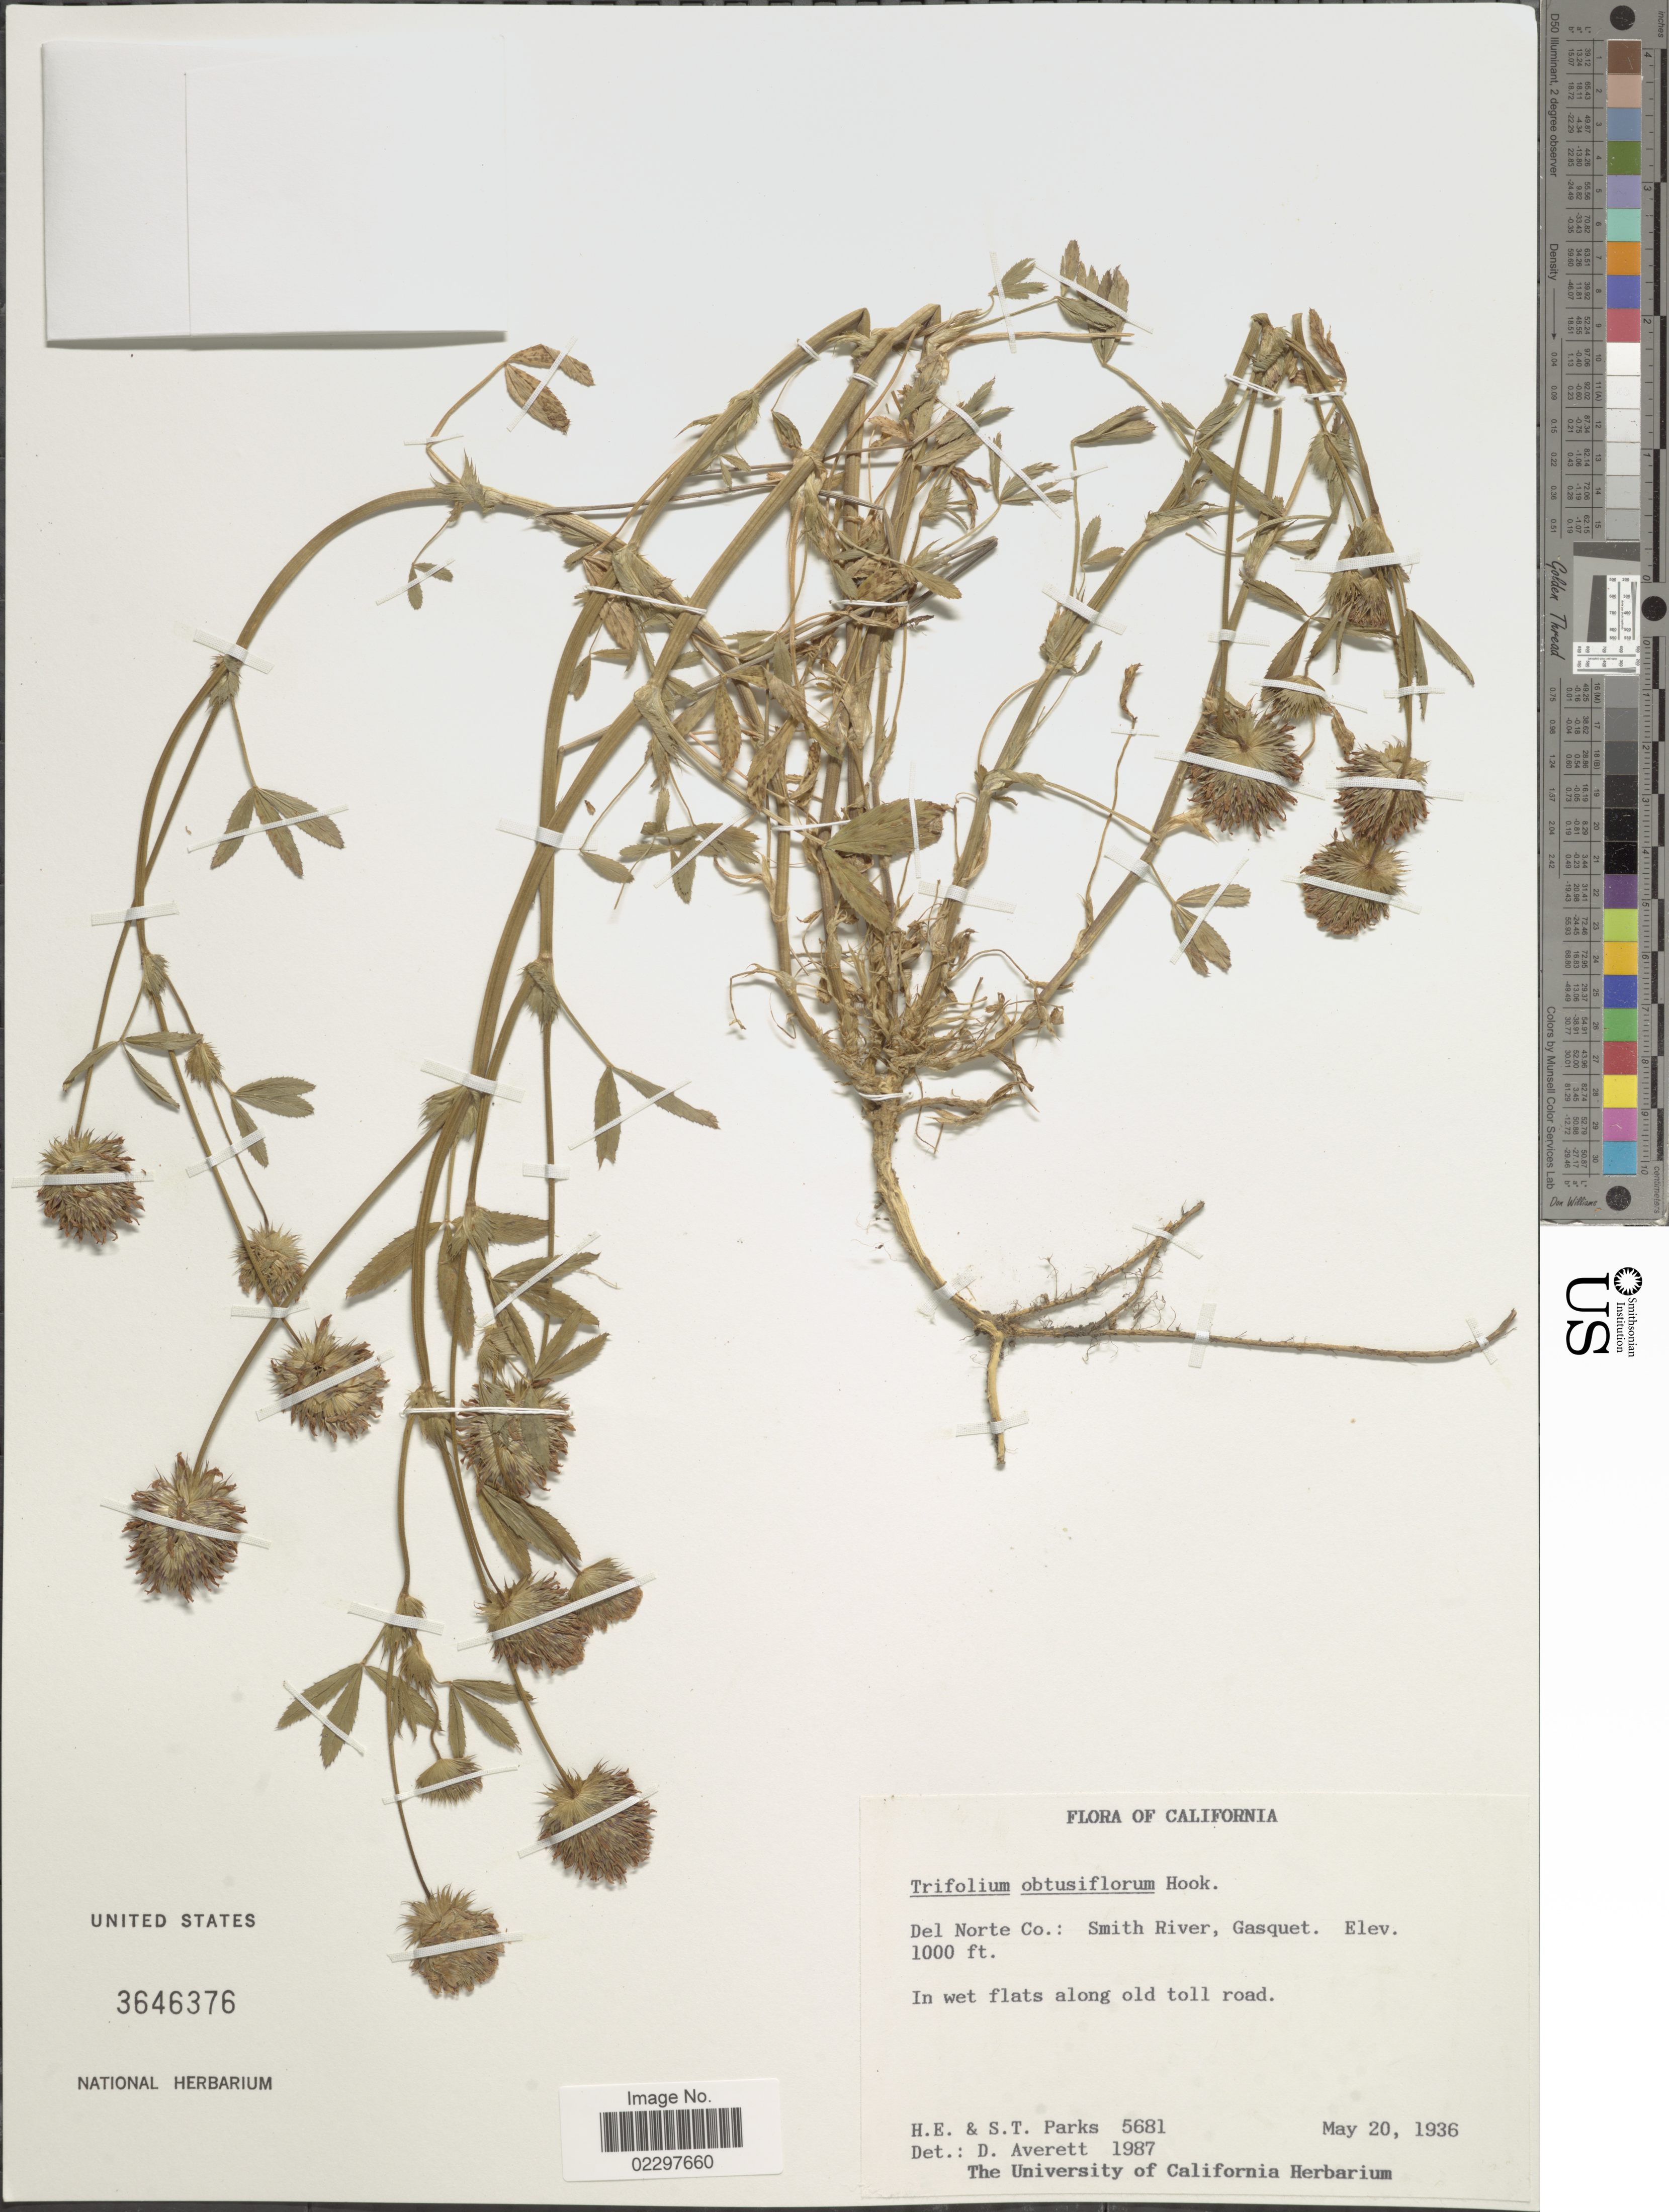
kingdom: Plantae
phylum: Tracheophyta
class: Magnoliopsida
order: Fabales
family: Fabaceae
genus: Trifolium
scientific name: Trifolium obtusiflorum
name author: Hook.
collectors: H. E. Parks & S. Parks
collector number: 5681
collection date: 1936-05-20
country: United States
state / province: California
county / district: Del Norte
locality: Del Norte Co: Smith River, Gasquet, In wet flats along old toll road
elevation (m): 305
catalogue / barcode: US 3646376